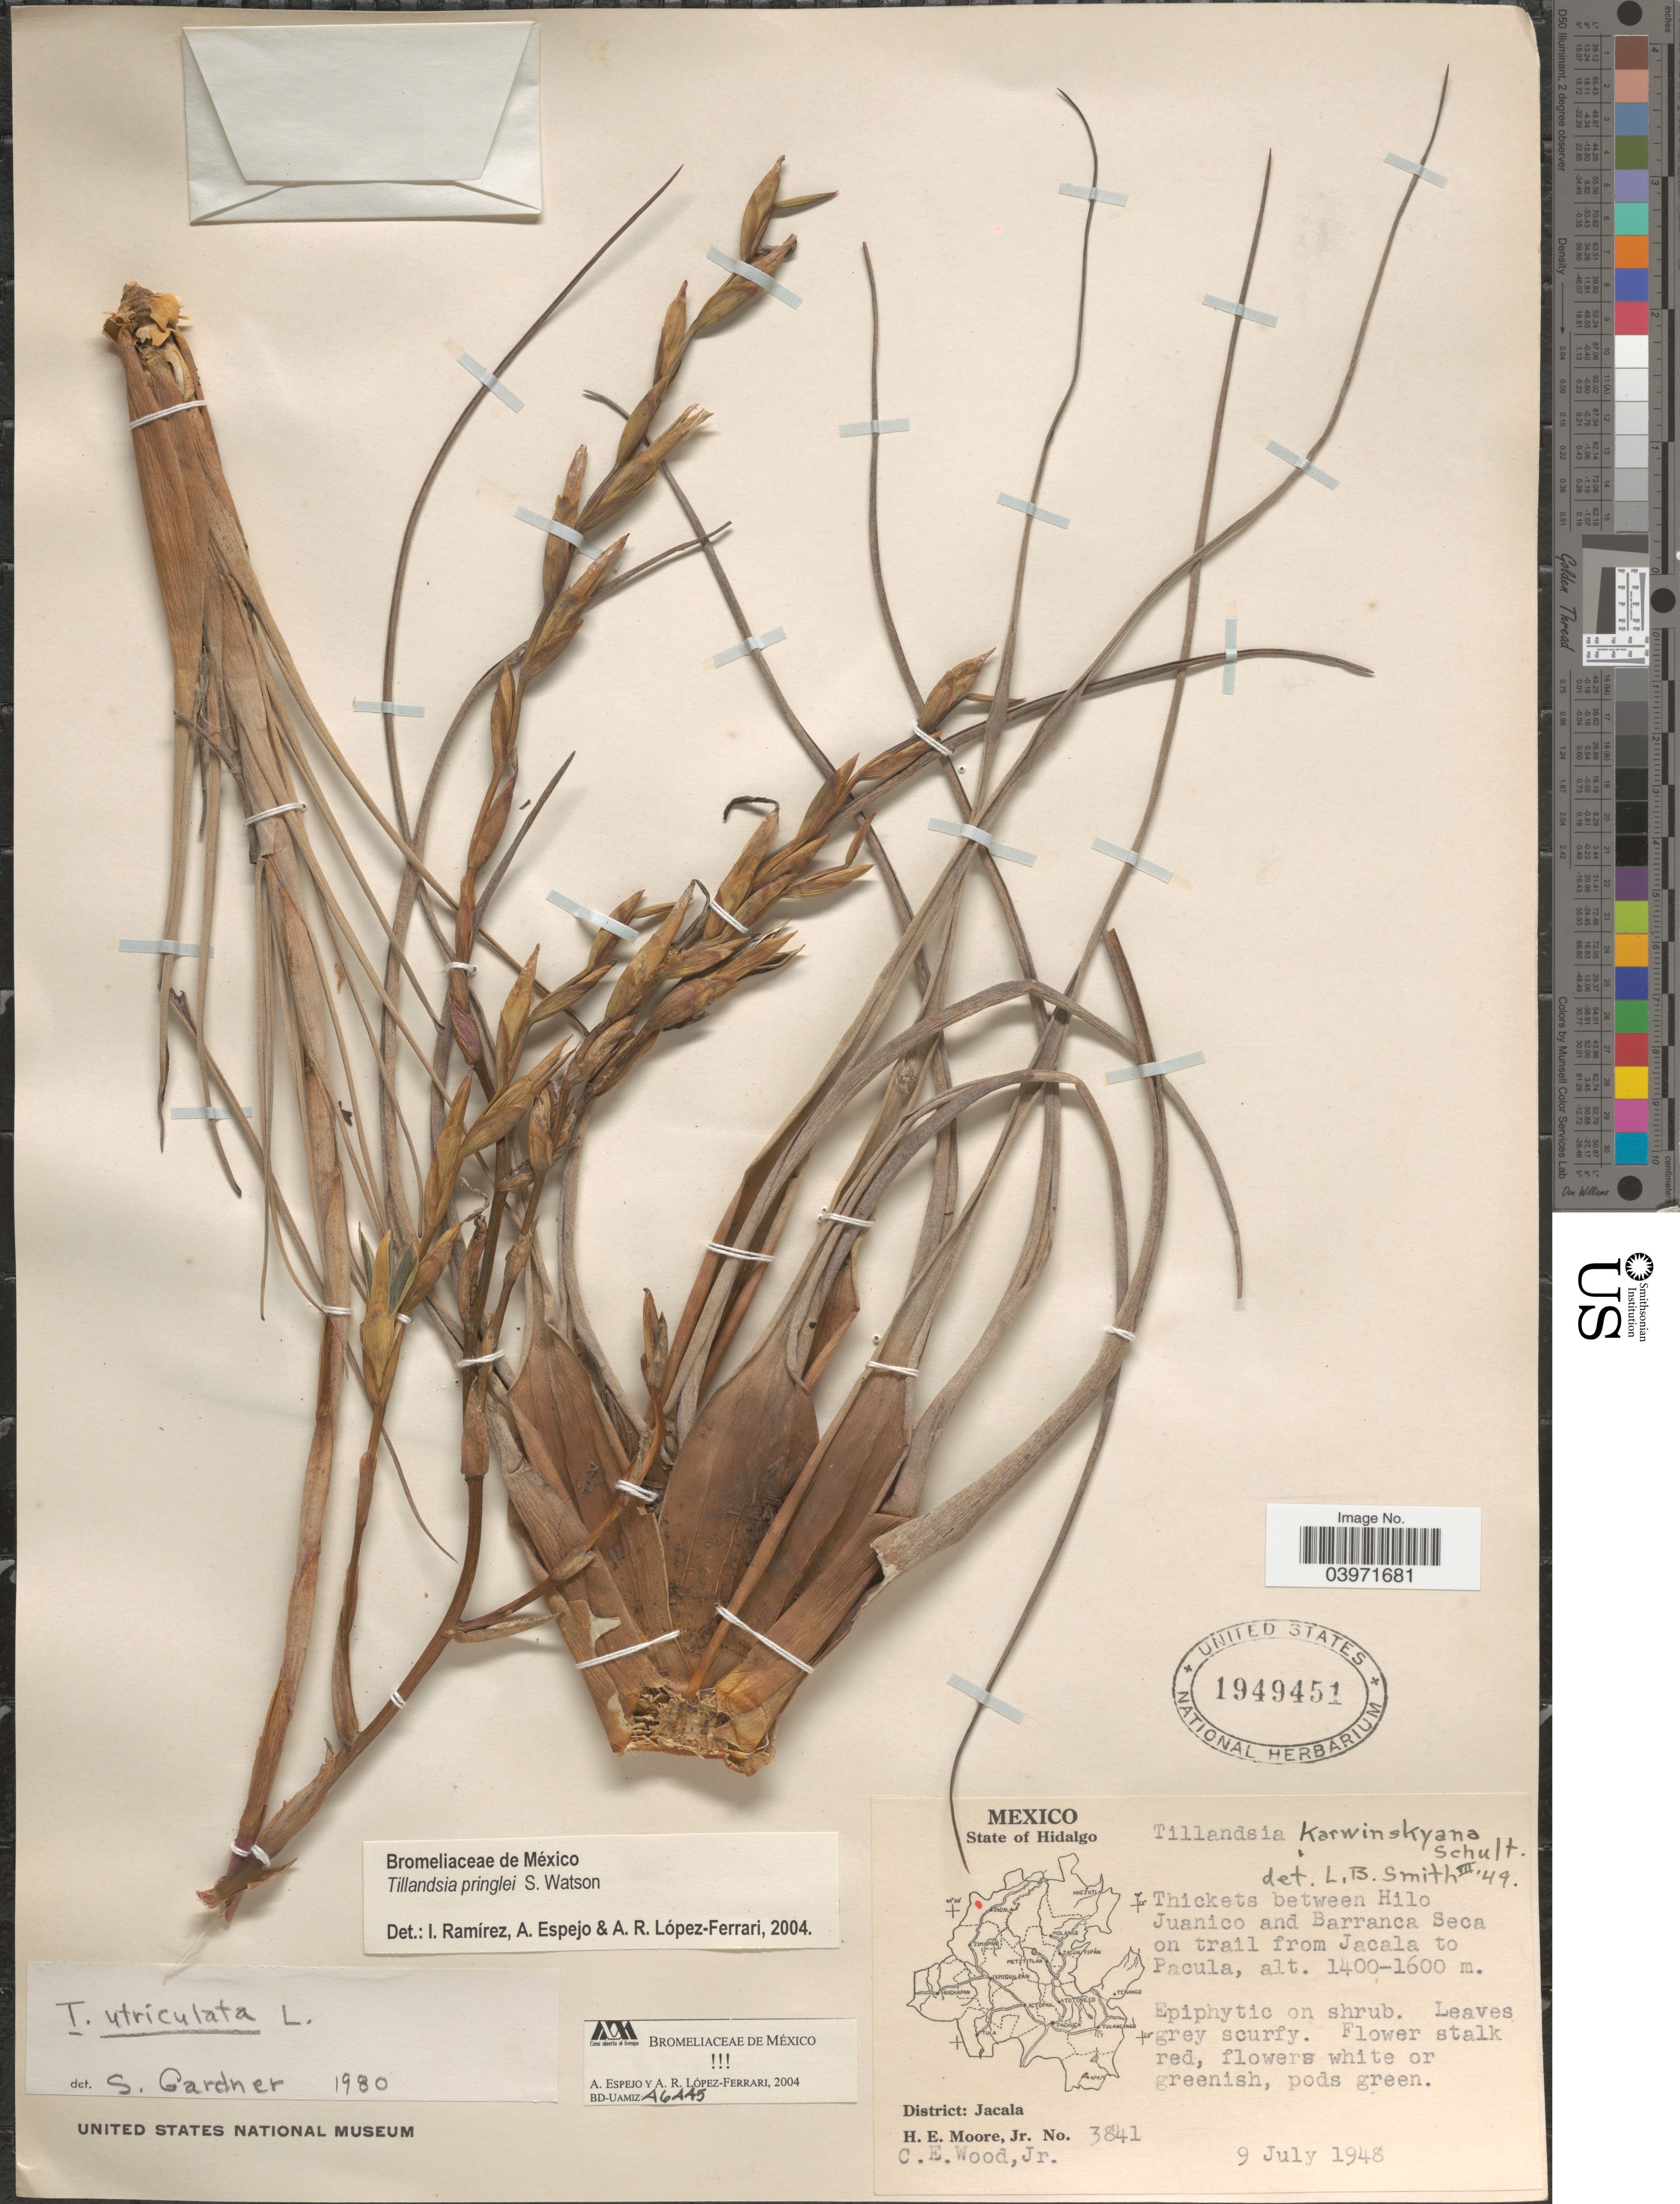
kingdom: Plantae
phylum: Tracheophyta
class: Liliopsida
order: Poales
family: Bromeliaceae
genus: Tillandsia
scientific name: Tillandsia pringlei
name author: S. Watson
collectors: H. Moore & C. Wood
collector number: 3841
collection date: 1948-07-09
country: Mexico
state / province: Hidalgo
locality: Thickets between Hilo Juanico and Barranca Seca on trail from Jacala to Pacula. District: Jacala.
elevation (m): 1400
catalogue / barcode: US 1949451